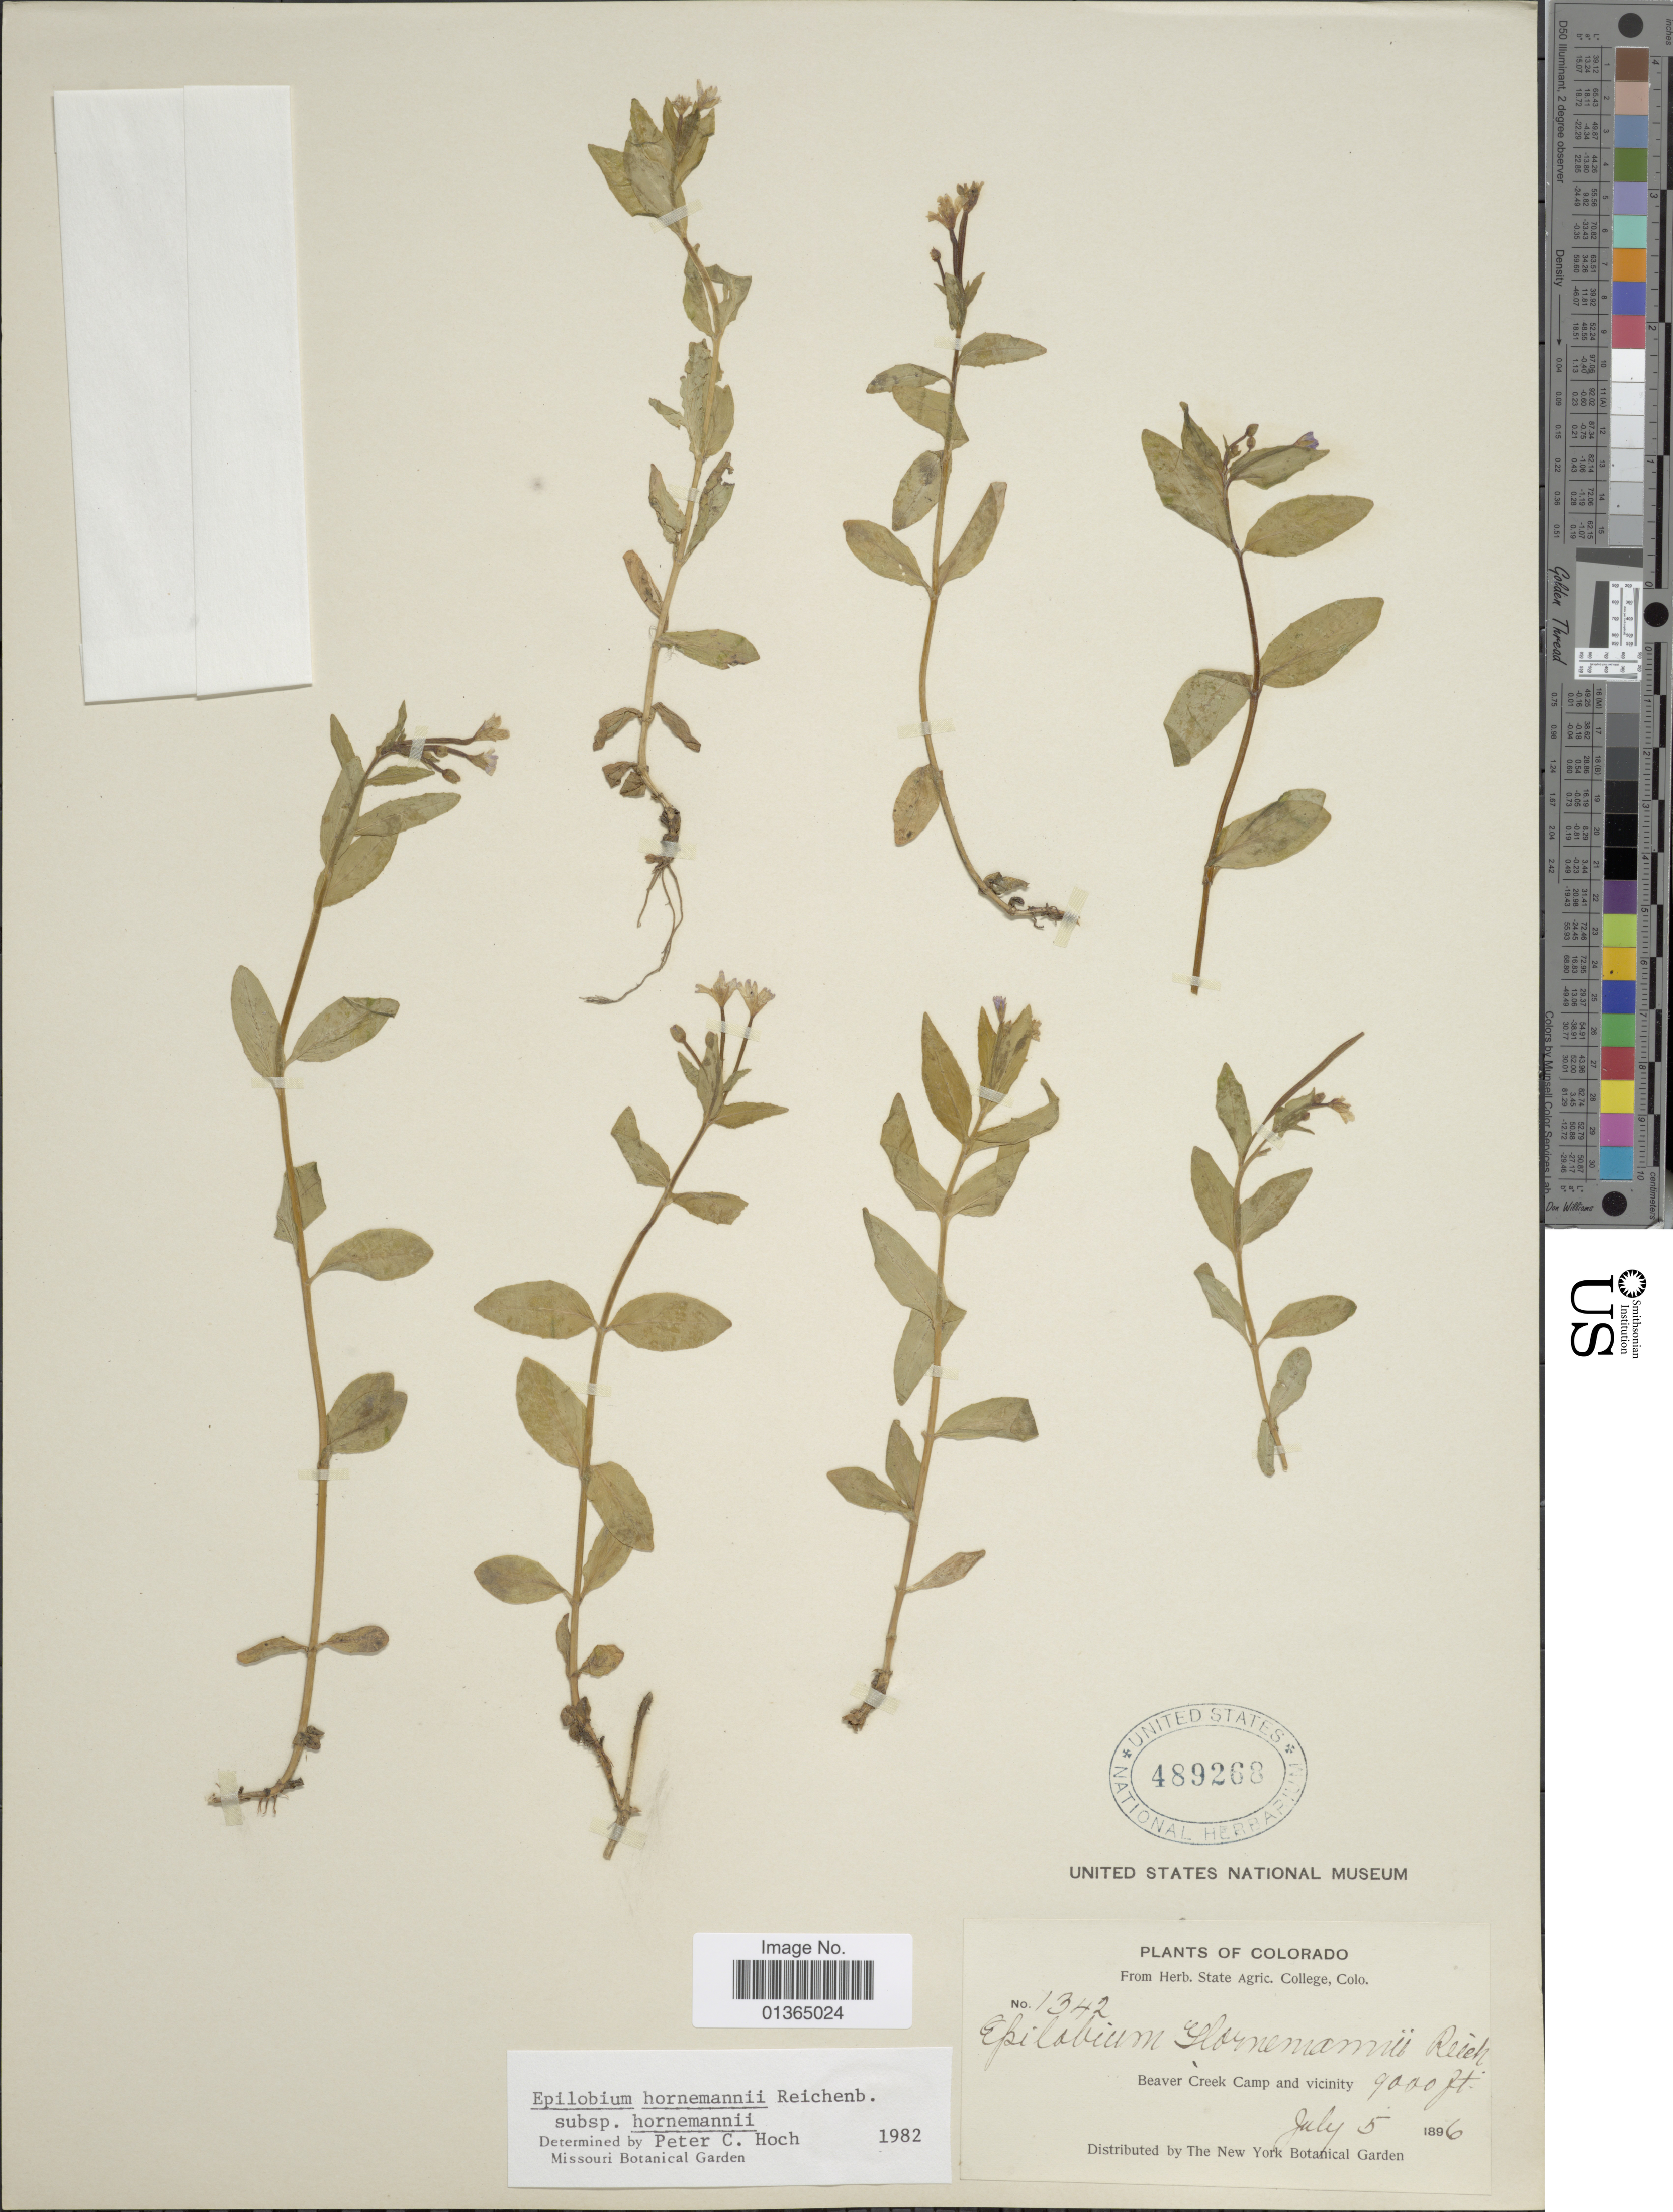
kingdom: Plantae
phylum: Tracheophyta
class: Magnoliopsida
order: Myrtales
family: Onagraceae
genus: Epilobium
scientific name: Epilobium hornemannii subsp. hornemannii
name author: Rchb.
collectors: ex herb. State Agric. College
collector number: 1342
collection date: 1896-07-05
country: United States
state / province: Colorado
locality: Beaver Creek Camp and vicinity.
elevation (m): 2743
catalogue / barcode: US 489268